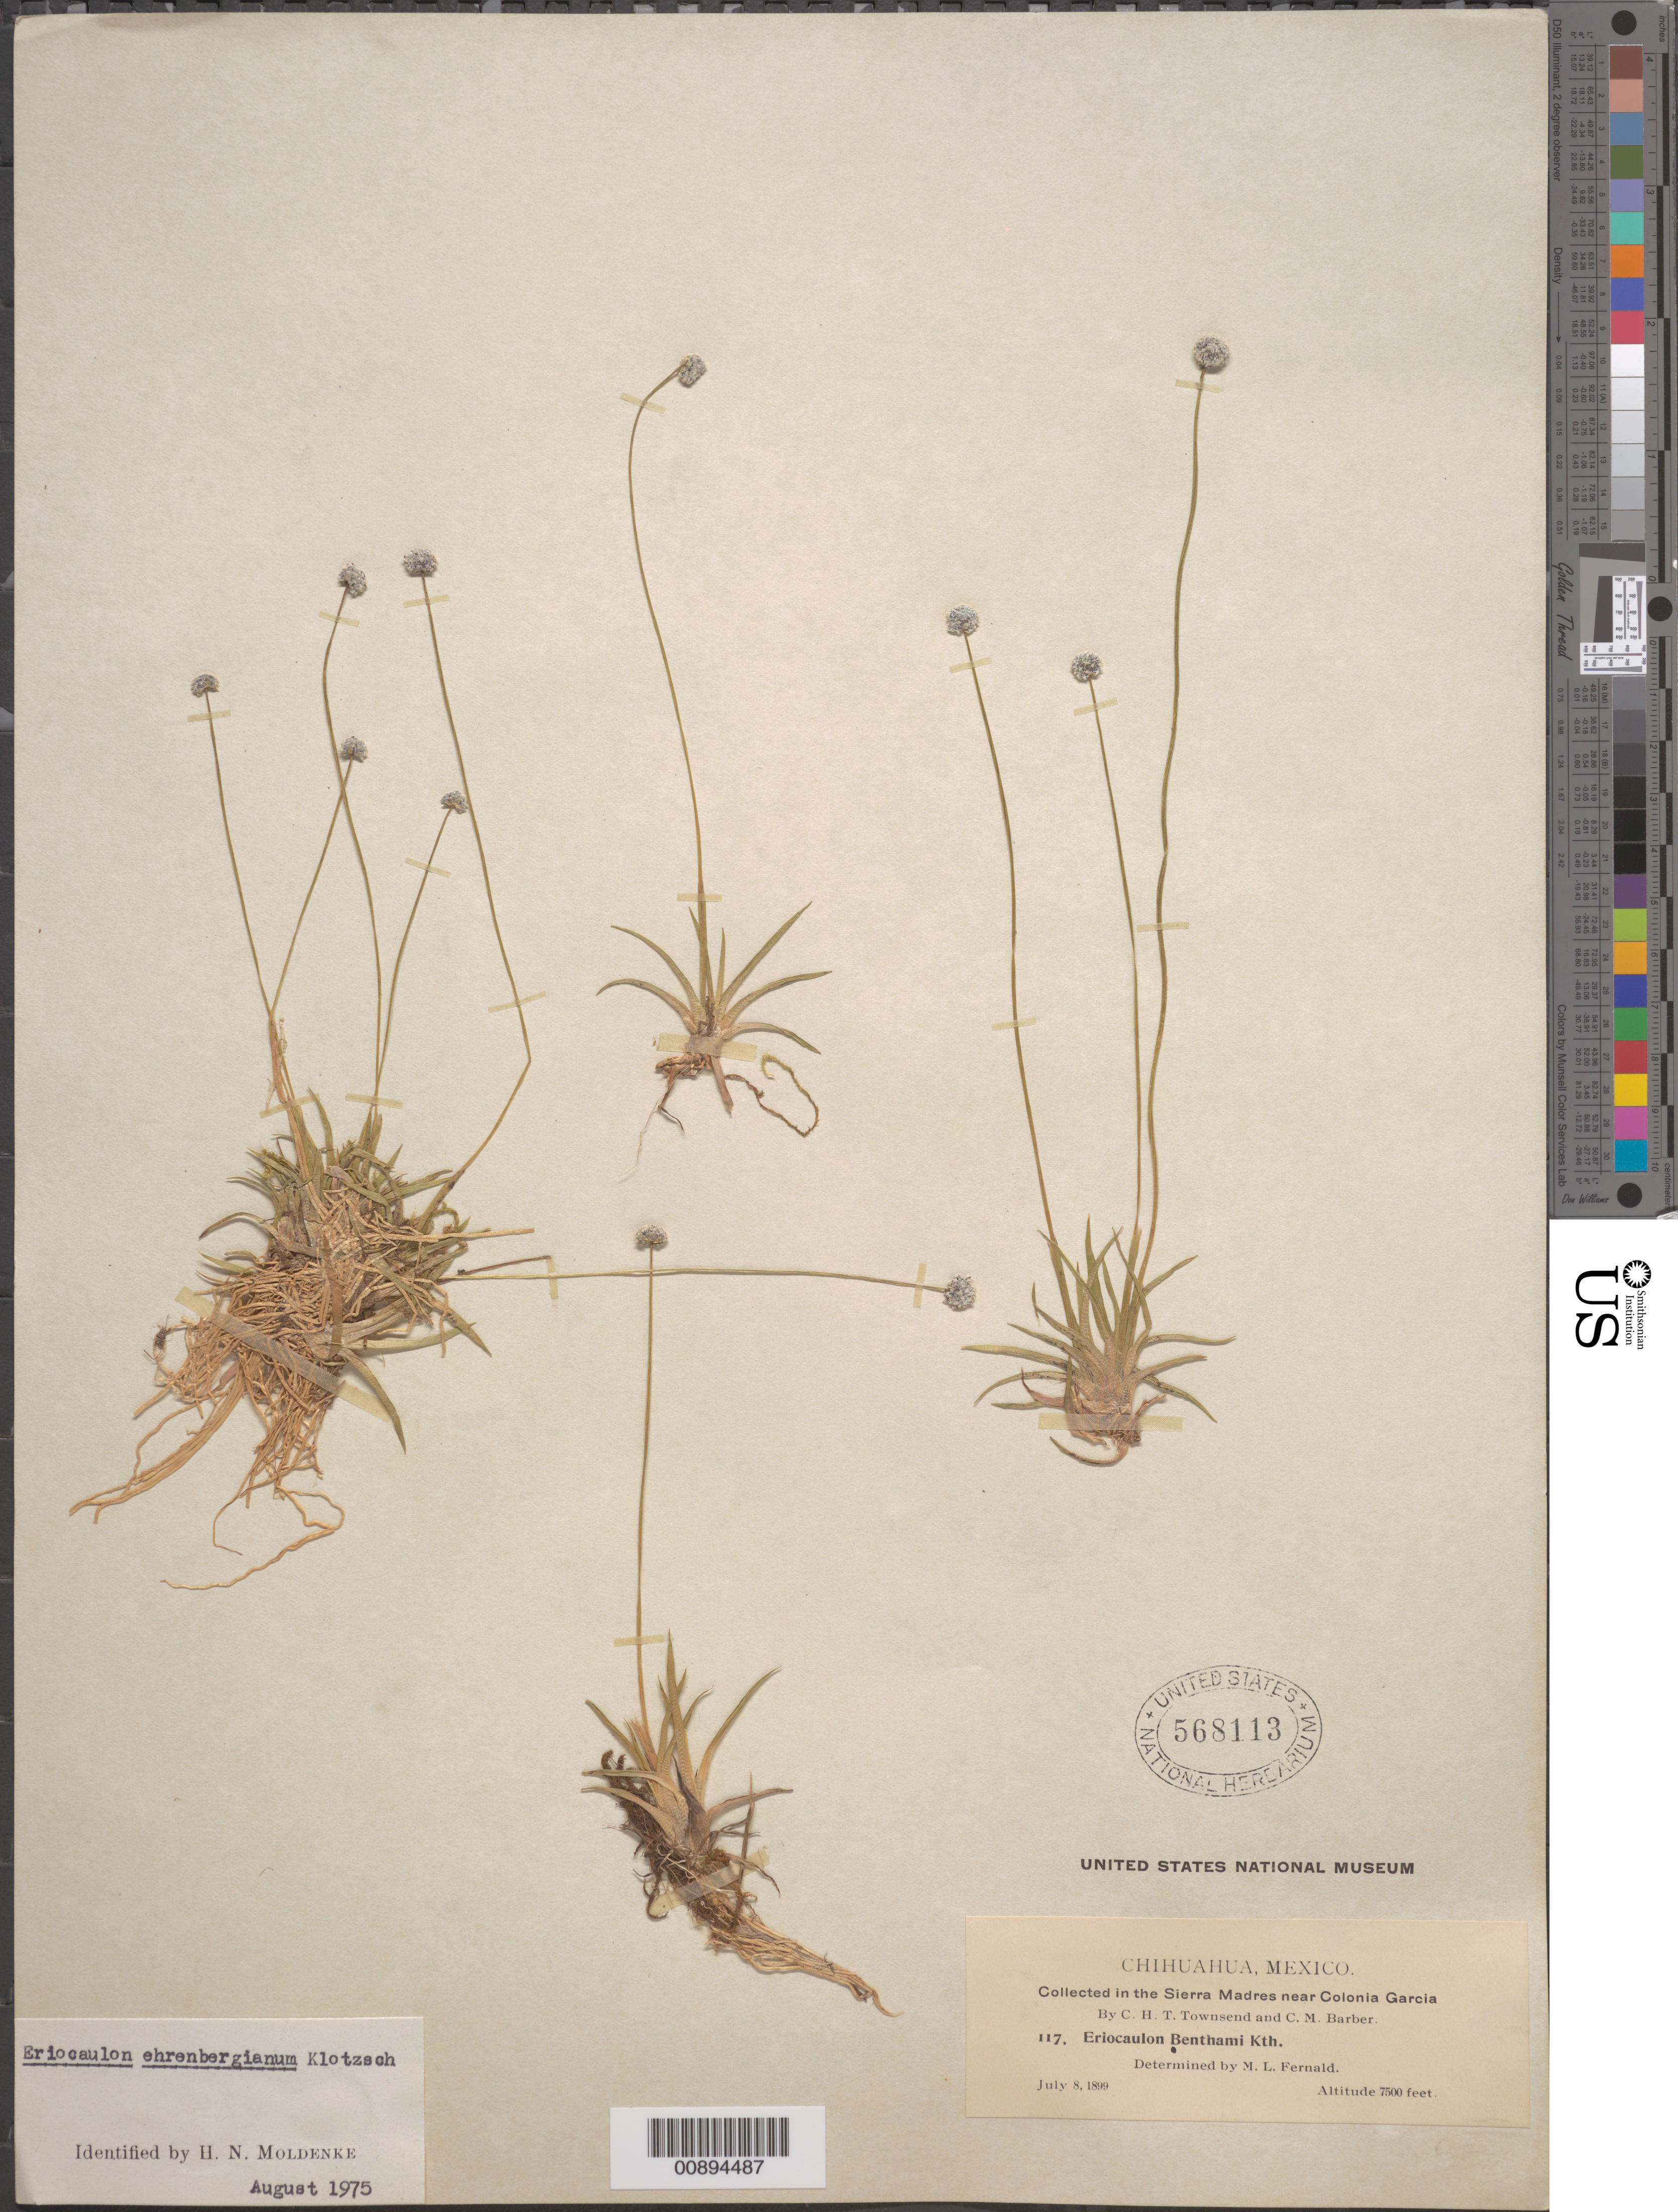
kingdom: Plantae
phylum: Tracheophyta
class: Liliopsida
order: Poales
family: Eriocaulaceae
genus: Eriocaulon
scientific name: Eriocaulon ehrenbergianum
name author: Klotzsch ex Körn. in Mart.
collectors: C. H. T. Townsend & C. Barber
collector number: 117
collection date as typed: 08 Jul 1899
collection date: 1899-07-08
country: Mexico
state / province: Chihuahua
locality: Sierra Madre near Colonia García, Chihuahua.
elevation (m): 2286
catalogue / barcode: US 568113